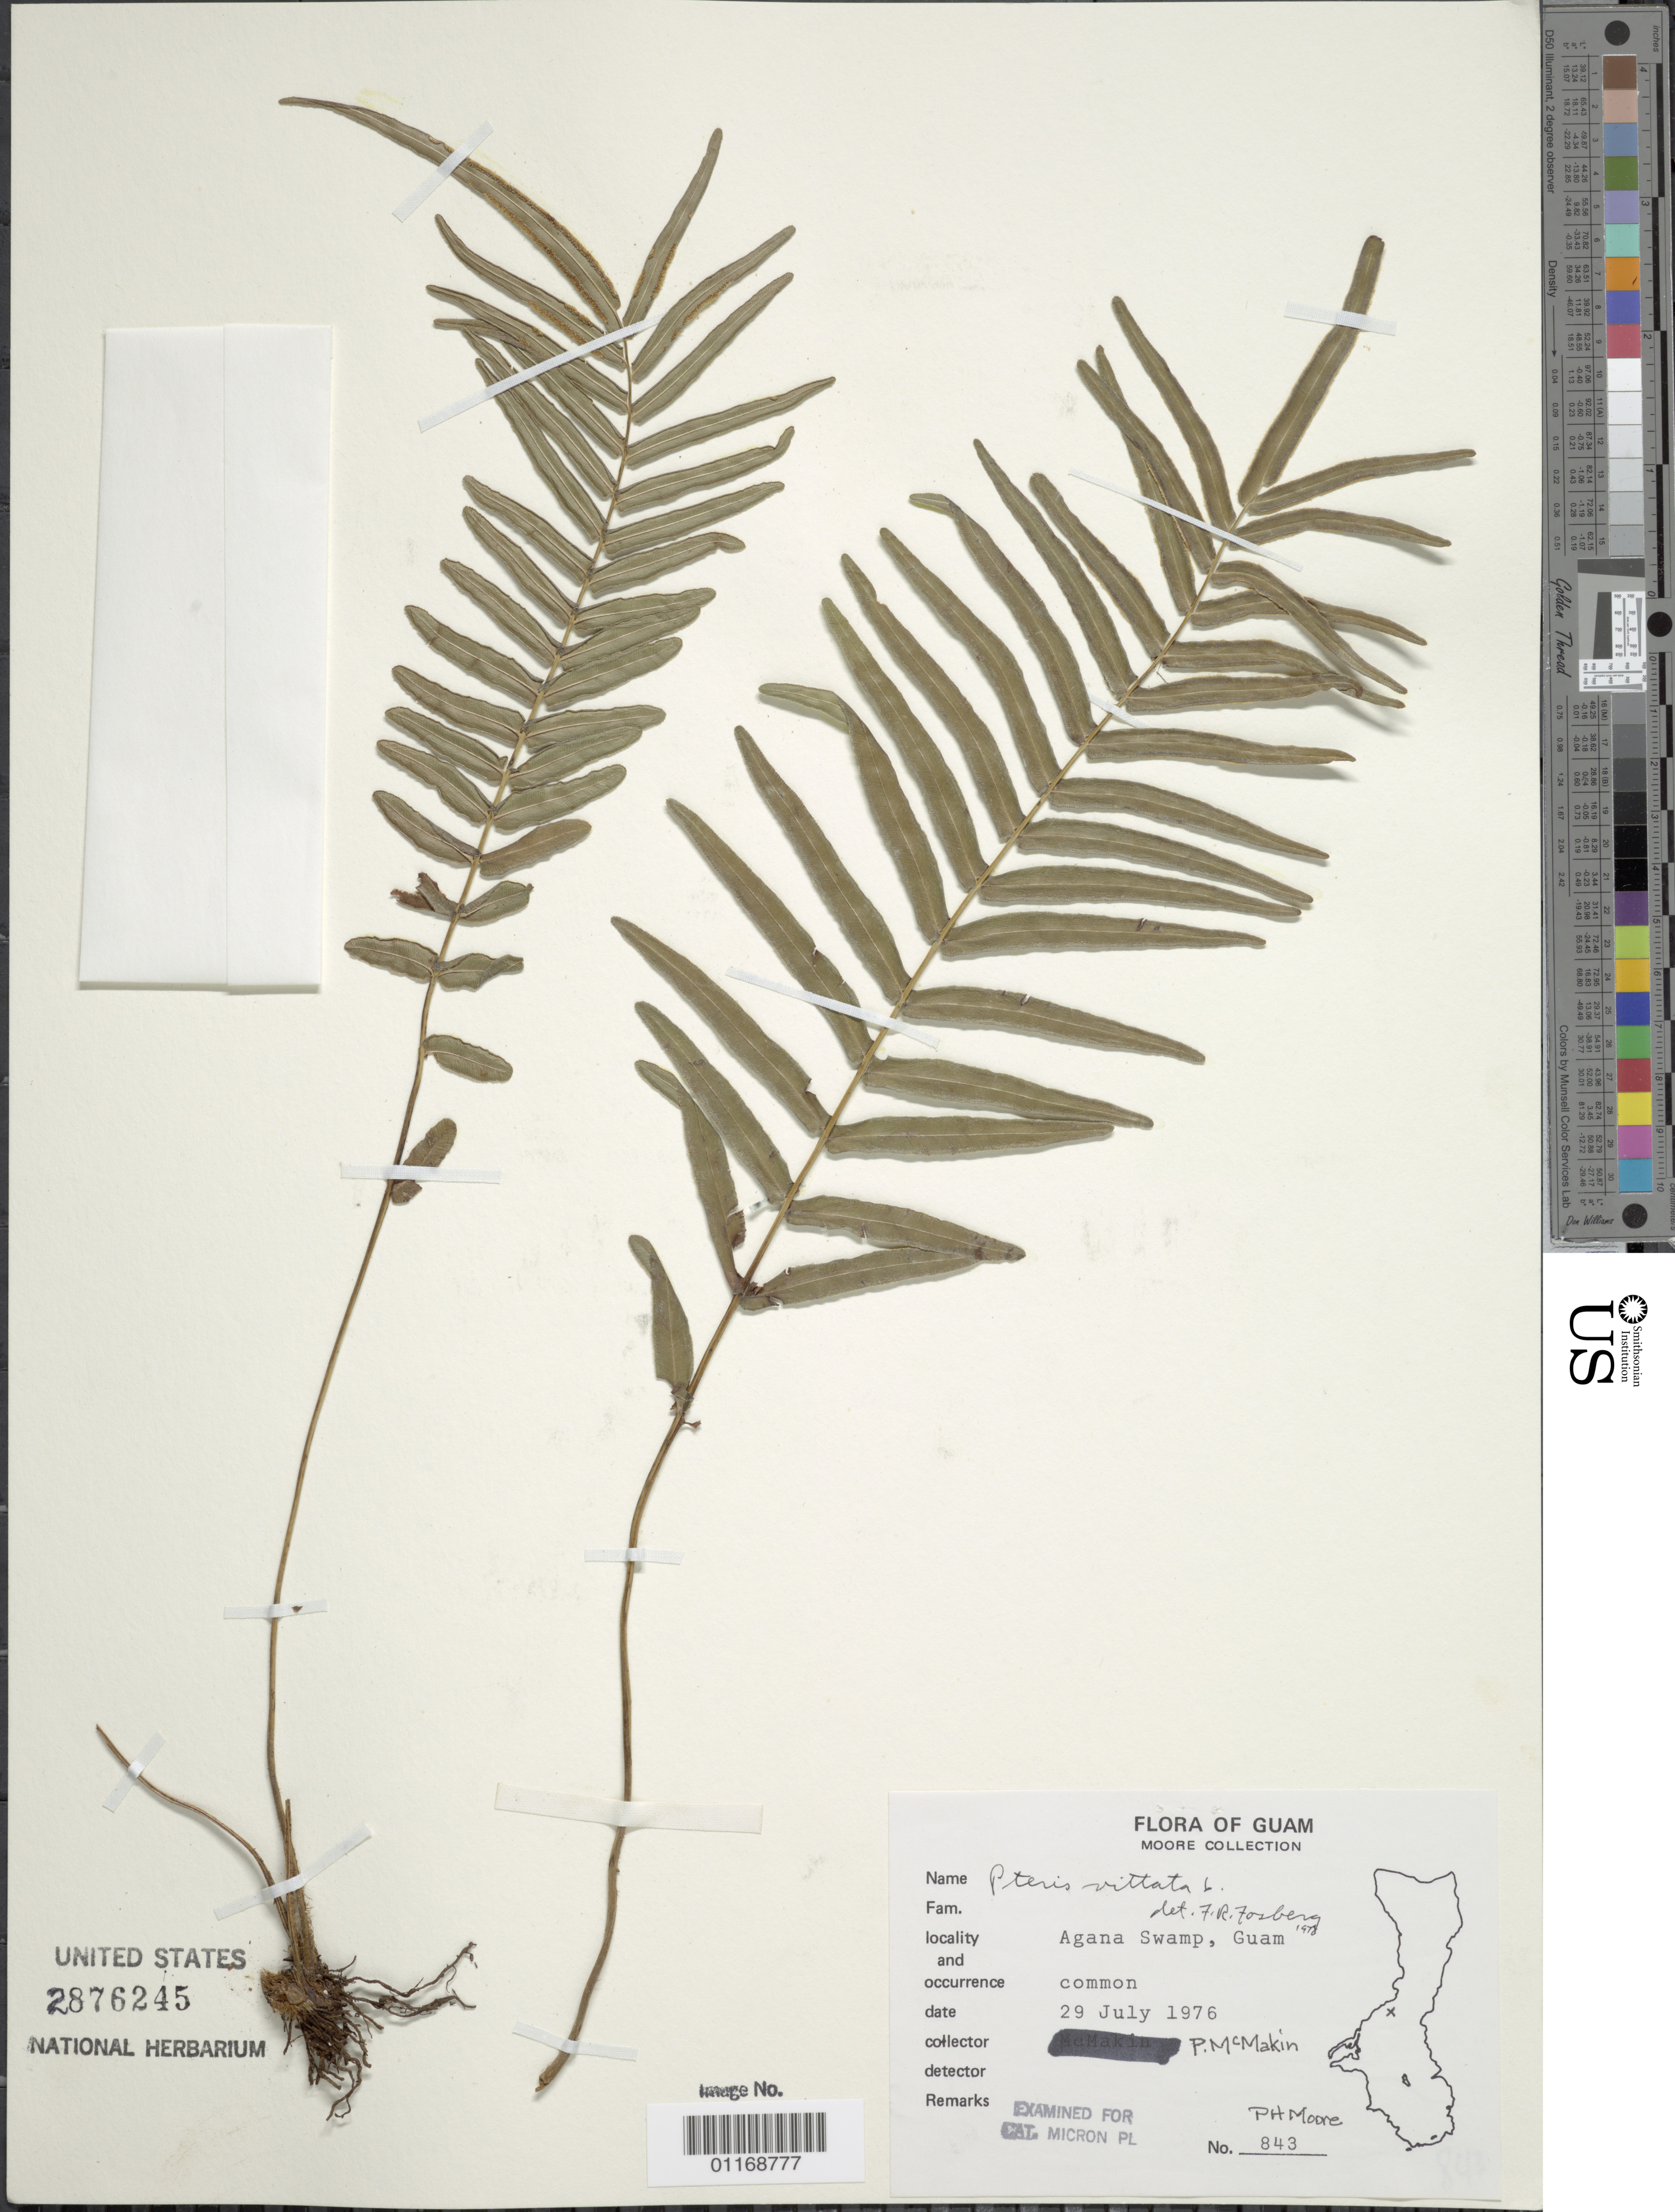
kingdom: Plantae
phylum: Tracheophyta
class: Polypodiopsida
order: Polypodiales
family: Pteridaceae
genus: Pteris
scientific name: Pteris vittata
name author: L.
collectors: P. H. Moore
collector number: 843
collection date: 1976-07-29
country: Guam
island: Guam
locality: Agana Swamp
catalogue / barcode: US 2876245